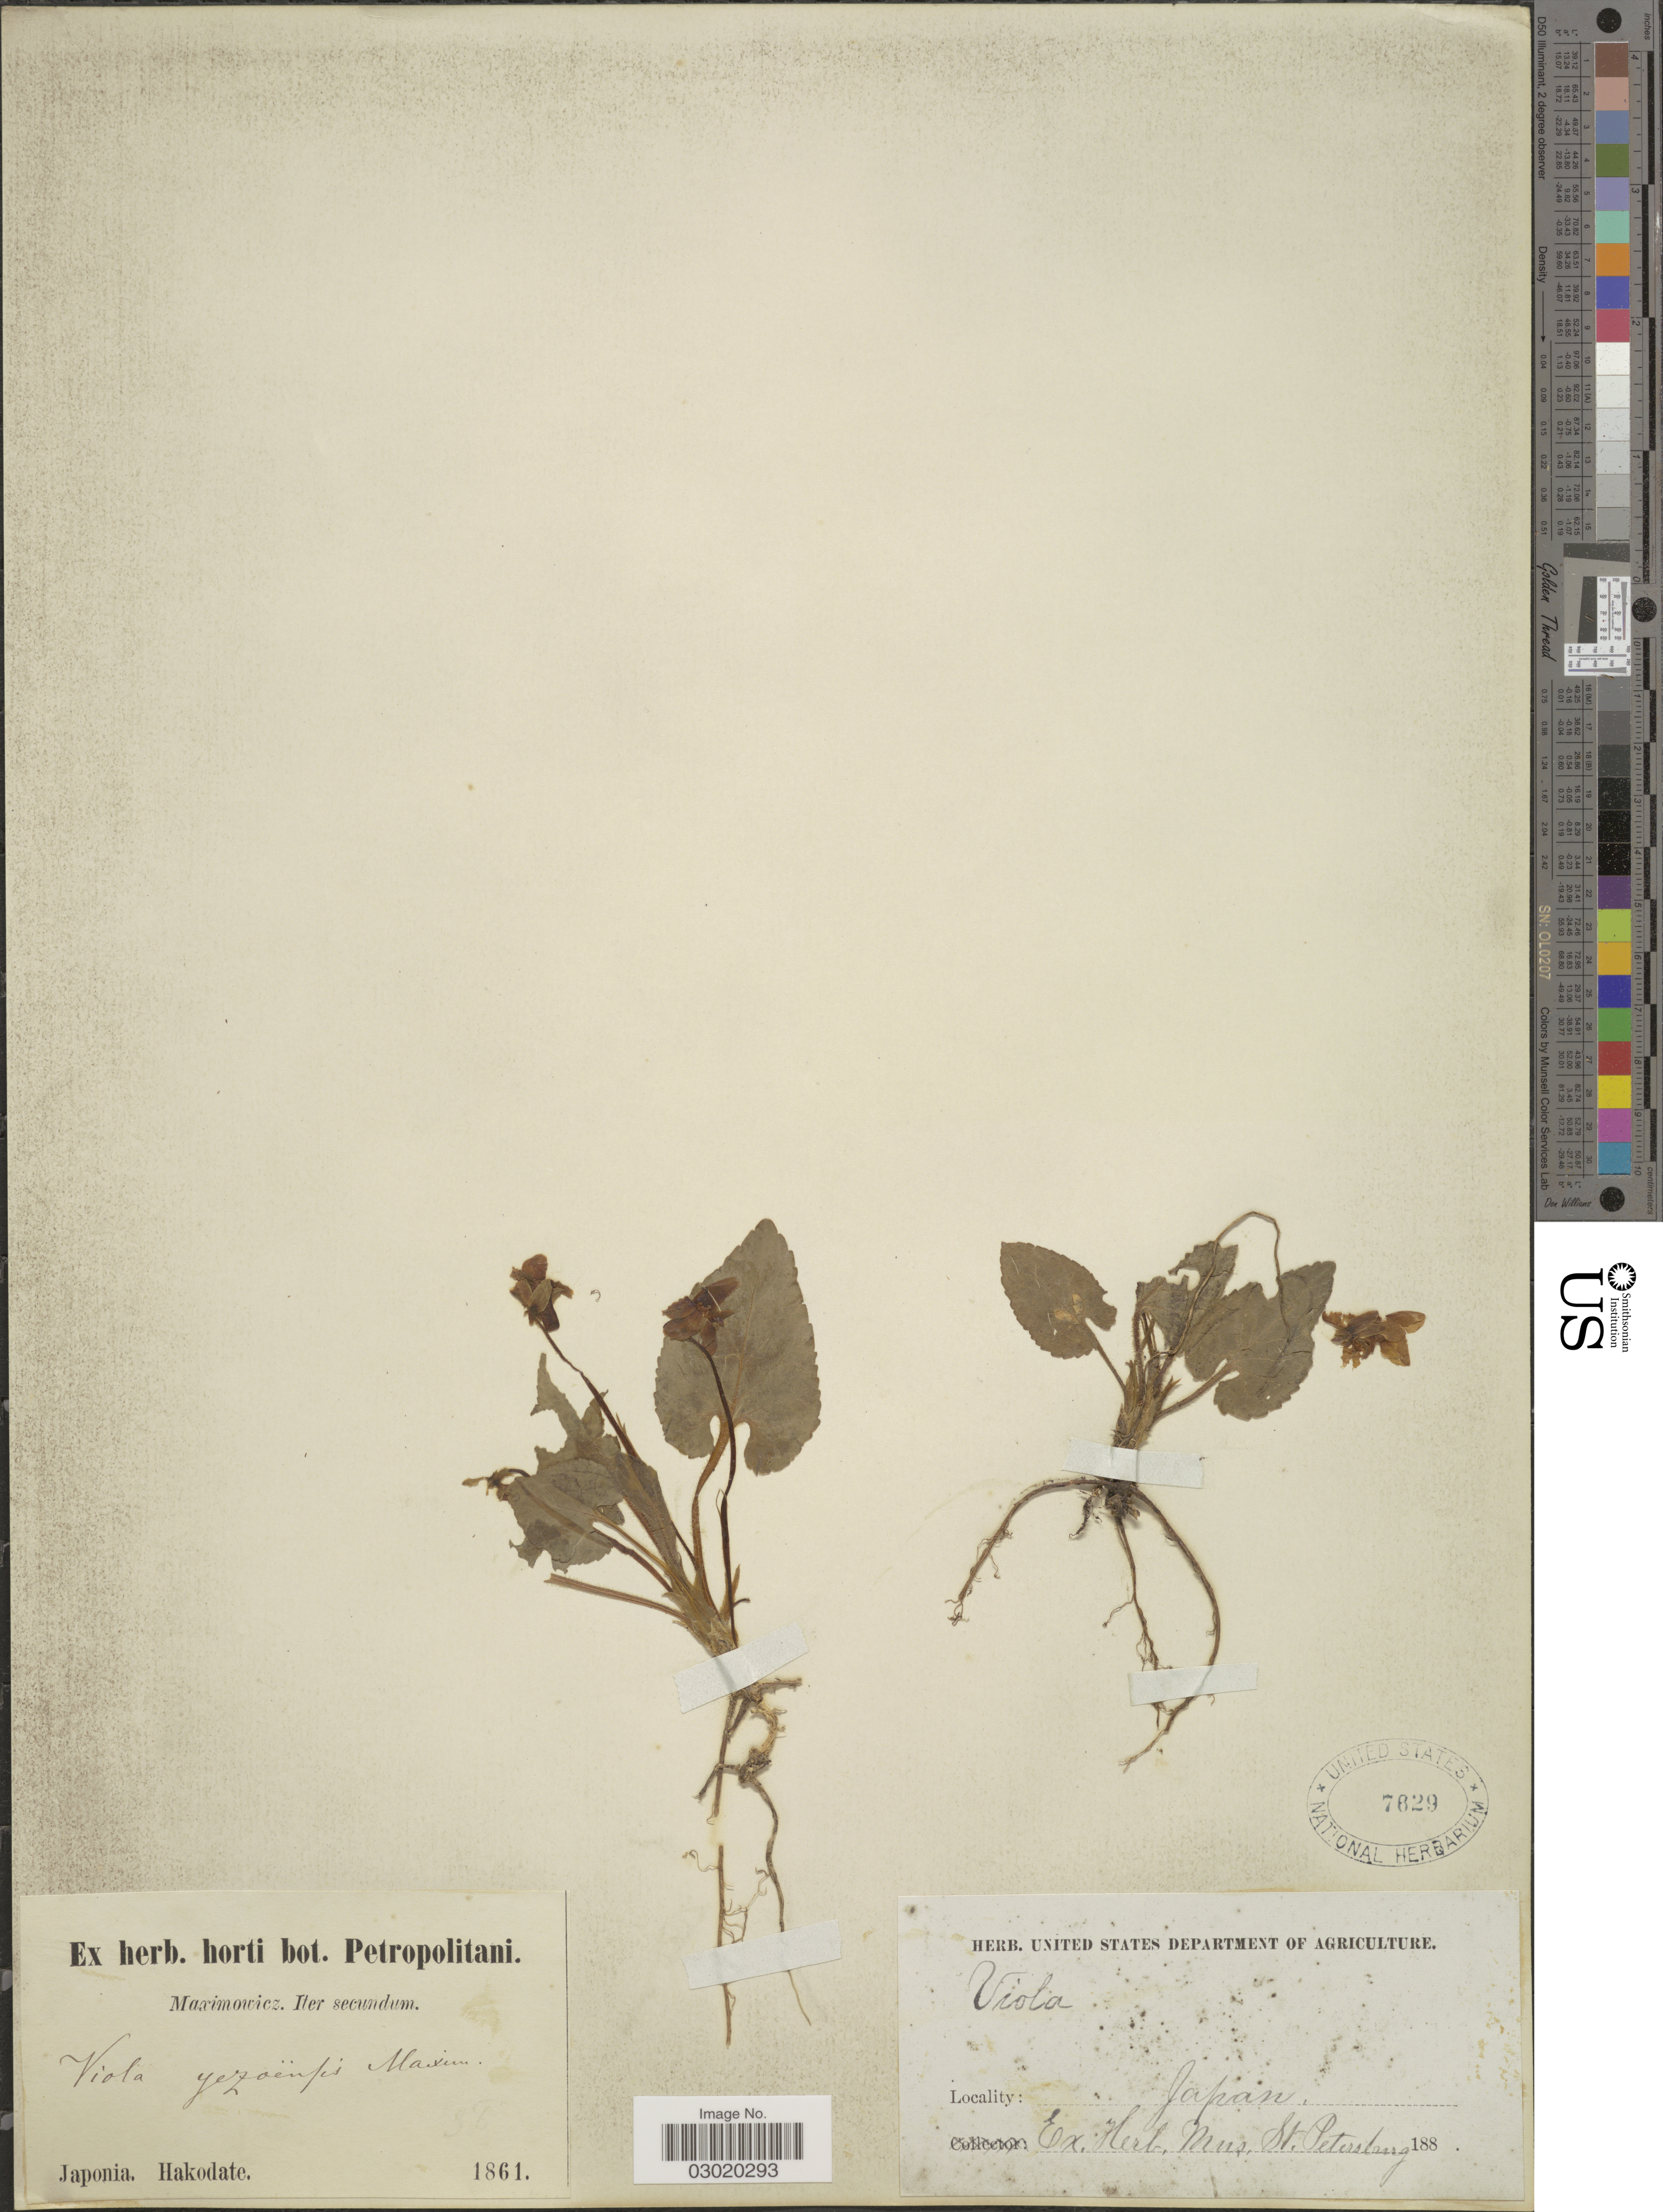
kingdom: Plantae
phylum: Tracheophyta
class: Magnoliopsida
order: Malpighiales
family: Violaceae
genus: Viola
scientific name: Viola yezoensis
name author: Maxim.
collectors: Maximowicz, --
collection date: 1861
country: Japan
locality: Hakodate.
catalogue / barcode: US 7629